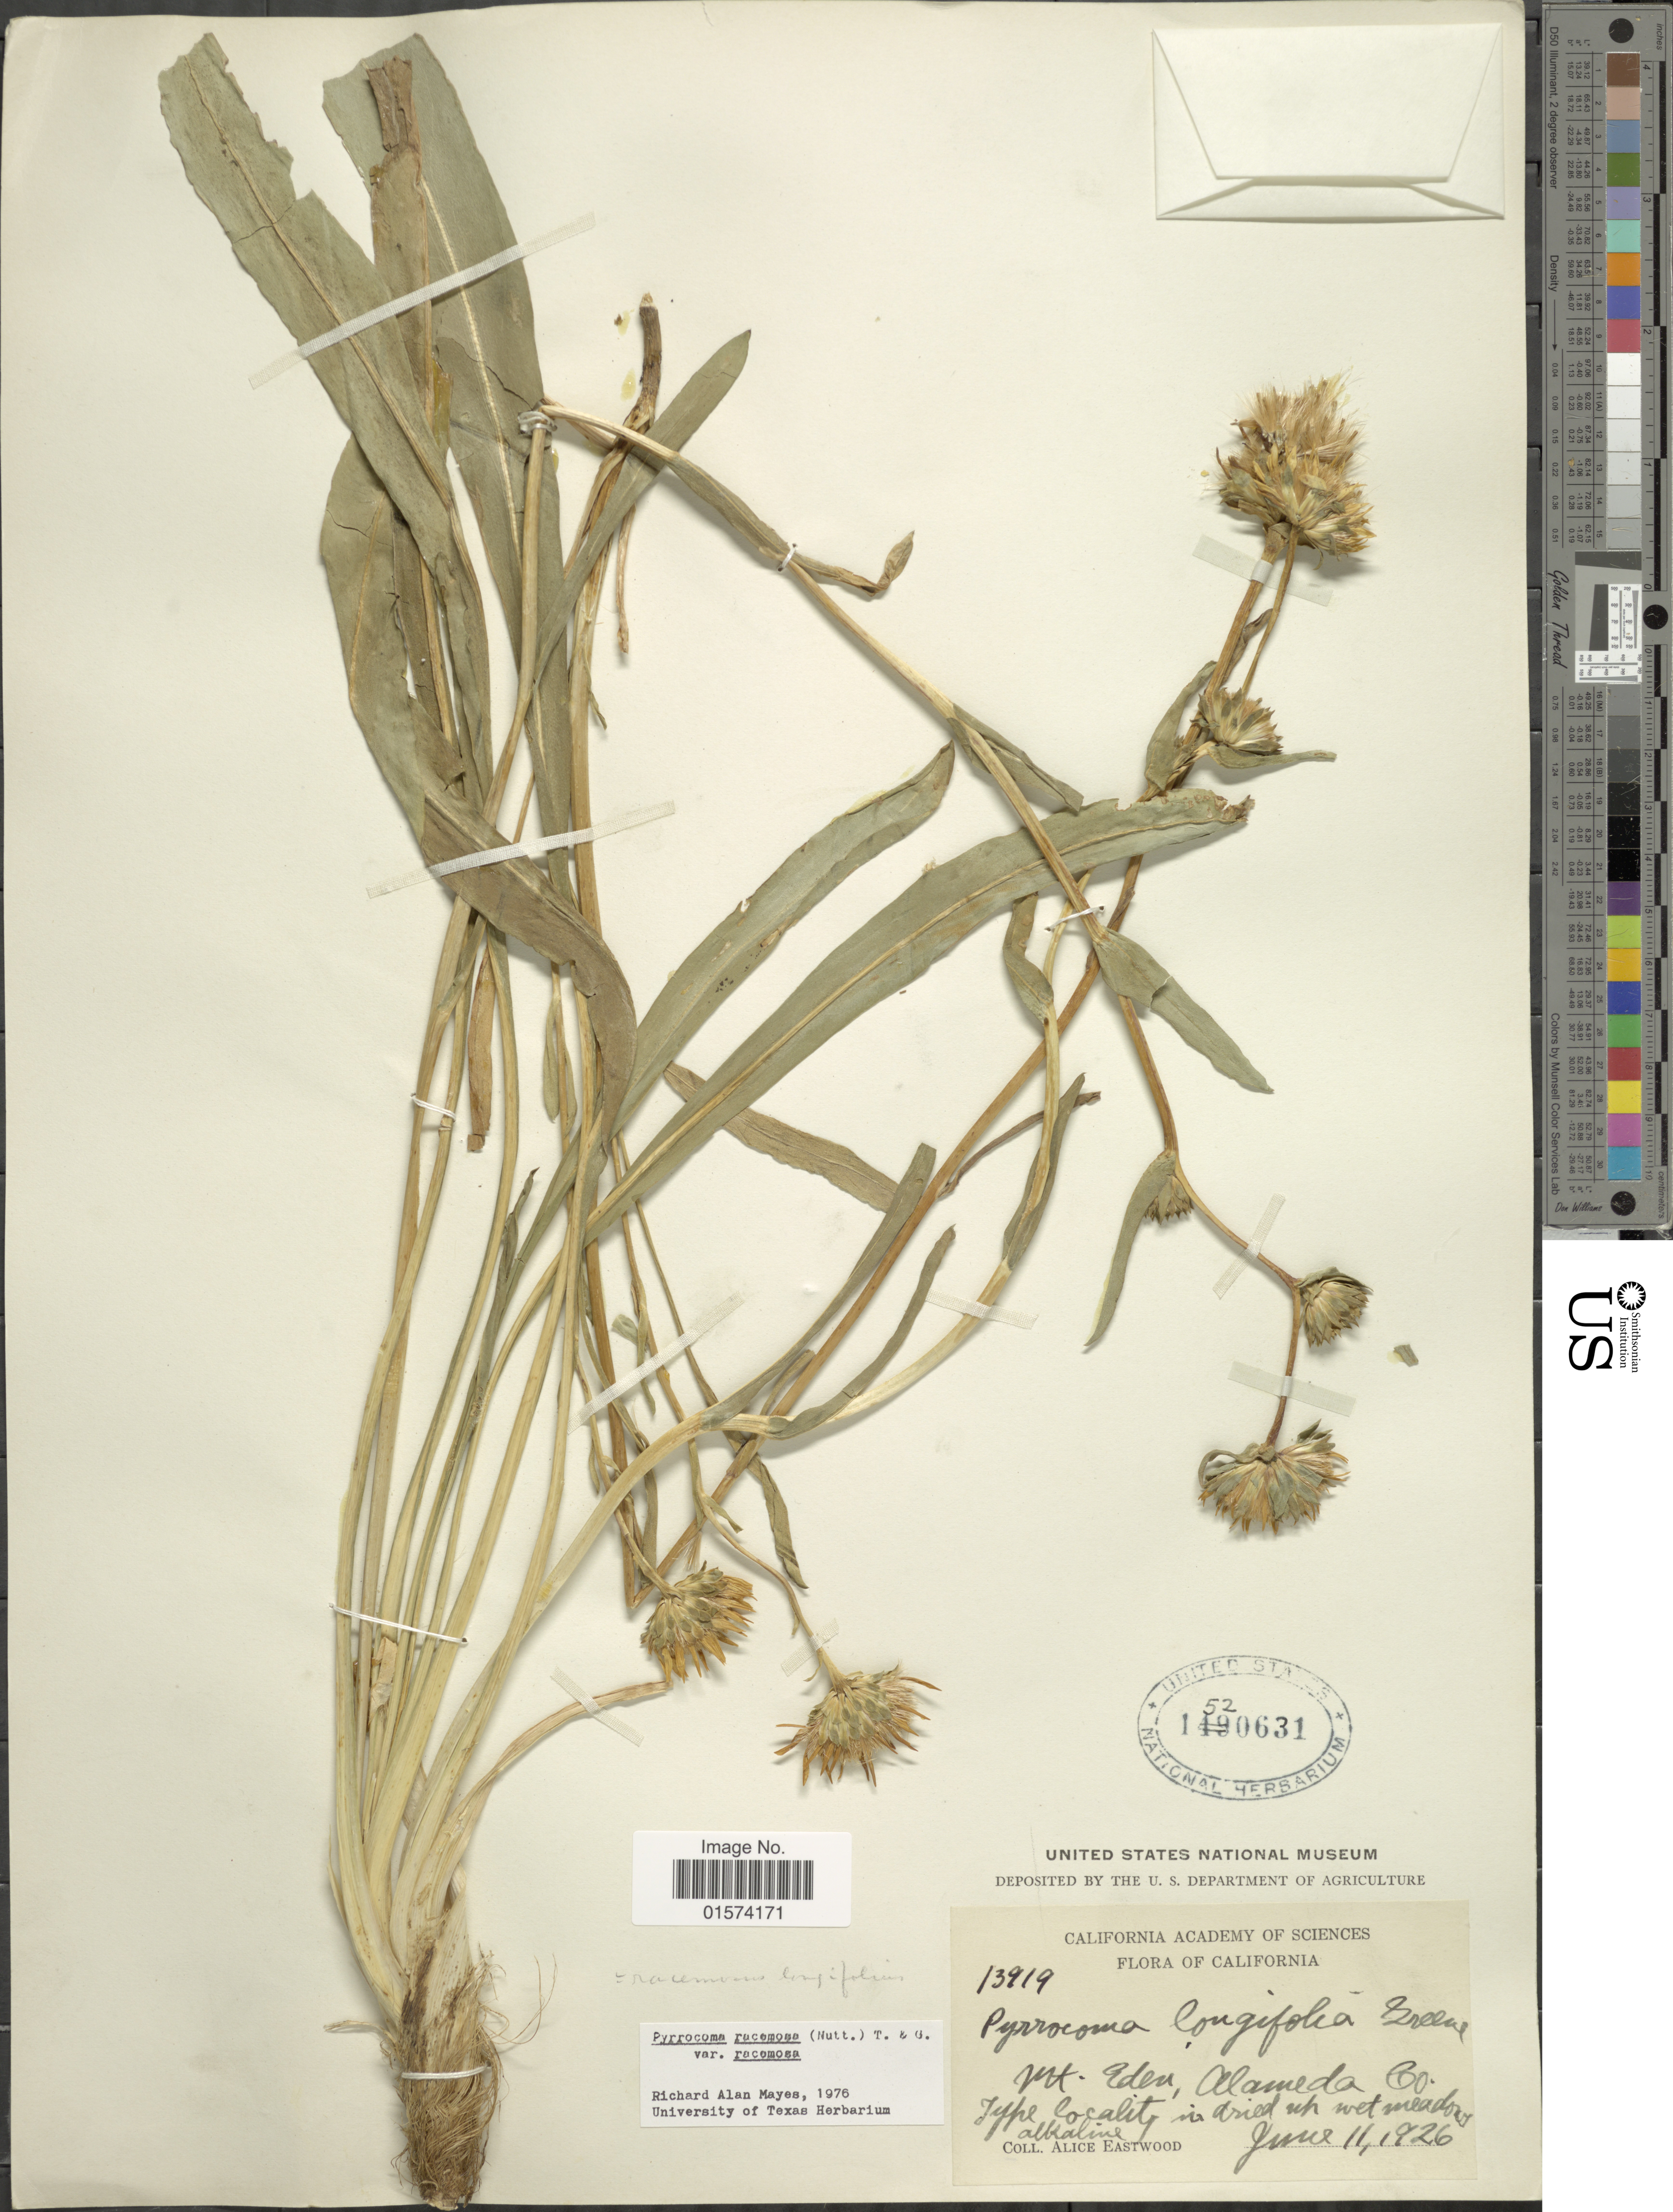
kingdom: Plantae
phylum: Tracheophyta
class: Magnoliopsida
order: Asterales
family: Asteraceae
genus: Pyrrocoma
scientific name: Pyrrocoma racemosa var. racemosa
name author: (Nutt.) Torr. & A. Gray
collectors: A. Eastwood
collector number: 13919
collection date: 1926-06-11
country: United States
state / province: California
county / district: Alameda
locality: Mt. Eden, Alameda Co., Type locality is dried in wet meadows alkaline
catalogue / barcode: US 1520631